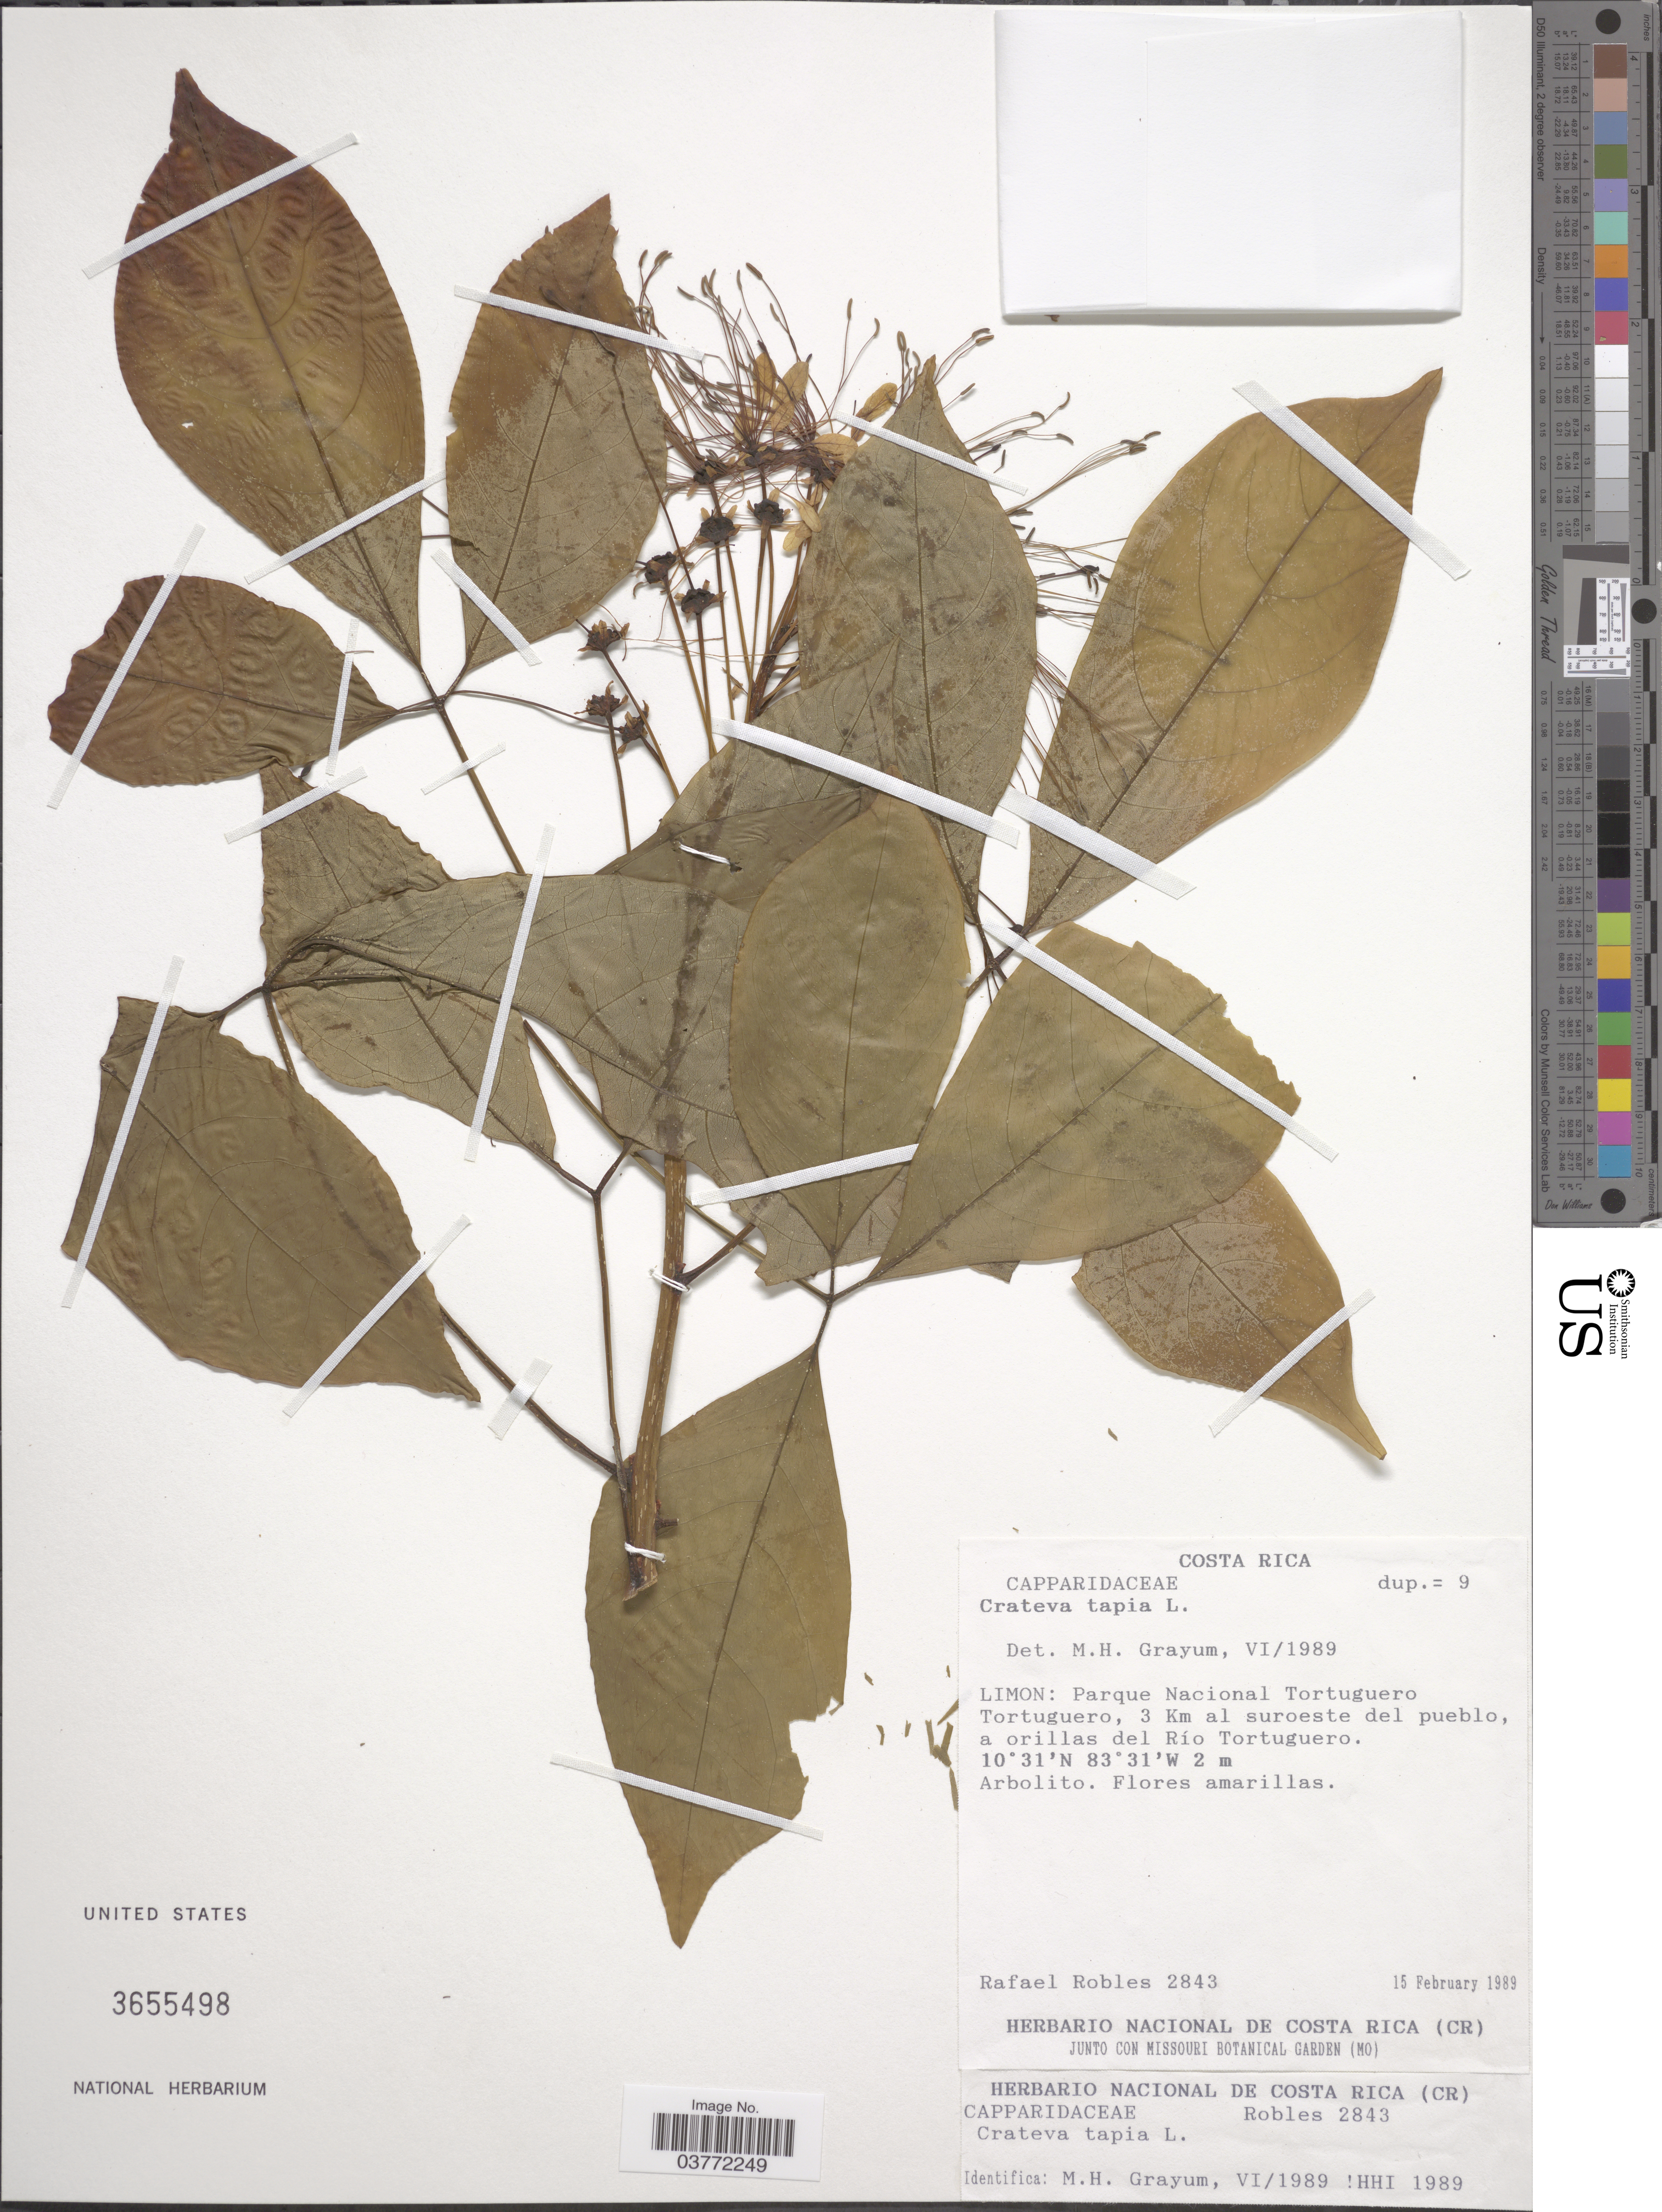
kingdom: Plantae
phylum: Tracheophyta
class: Magnoliopsida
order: Brassicales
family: Capparaceae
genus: Crateva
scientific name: Crateva tapia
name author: L.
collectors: R. Robles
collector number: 2843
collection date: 1989-02-15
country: Costa Rica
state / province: Limón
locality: Parque Nacional Tortuguero. Tortuguero, 3 Km al suroeste del pueblo, a orillas del Río Tortuguero.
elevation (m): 2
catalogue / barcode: US 3655498